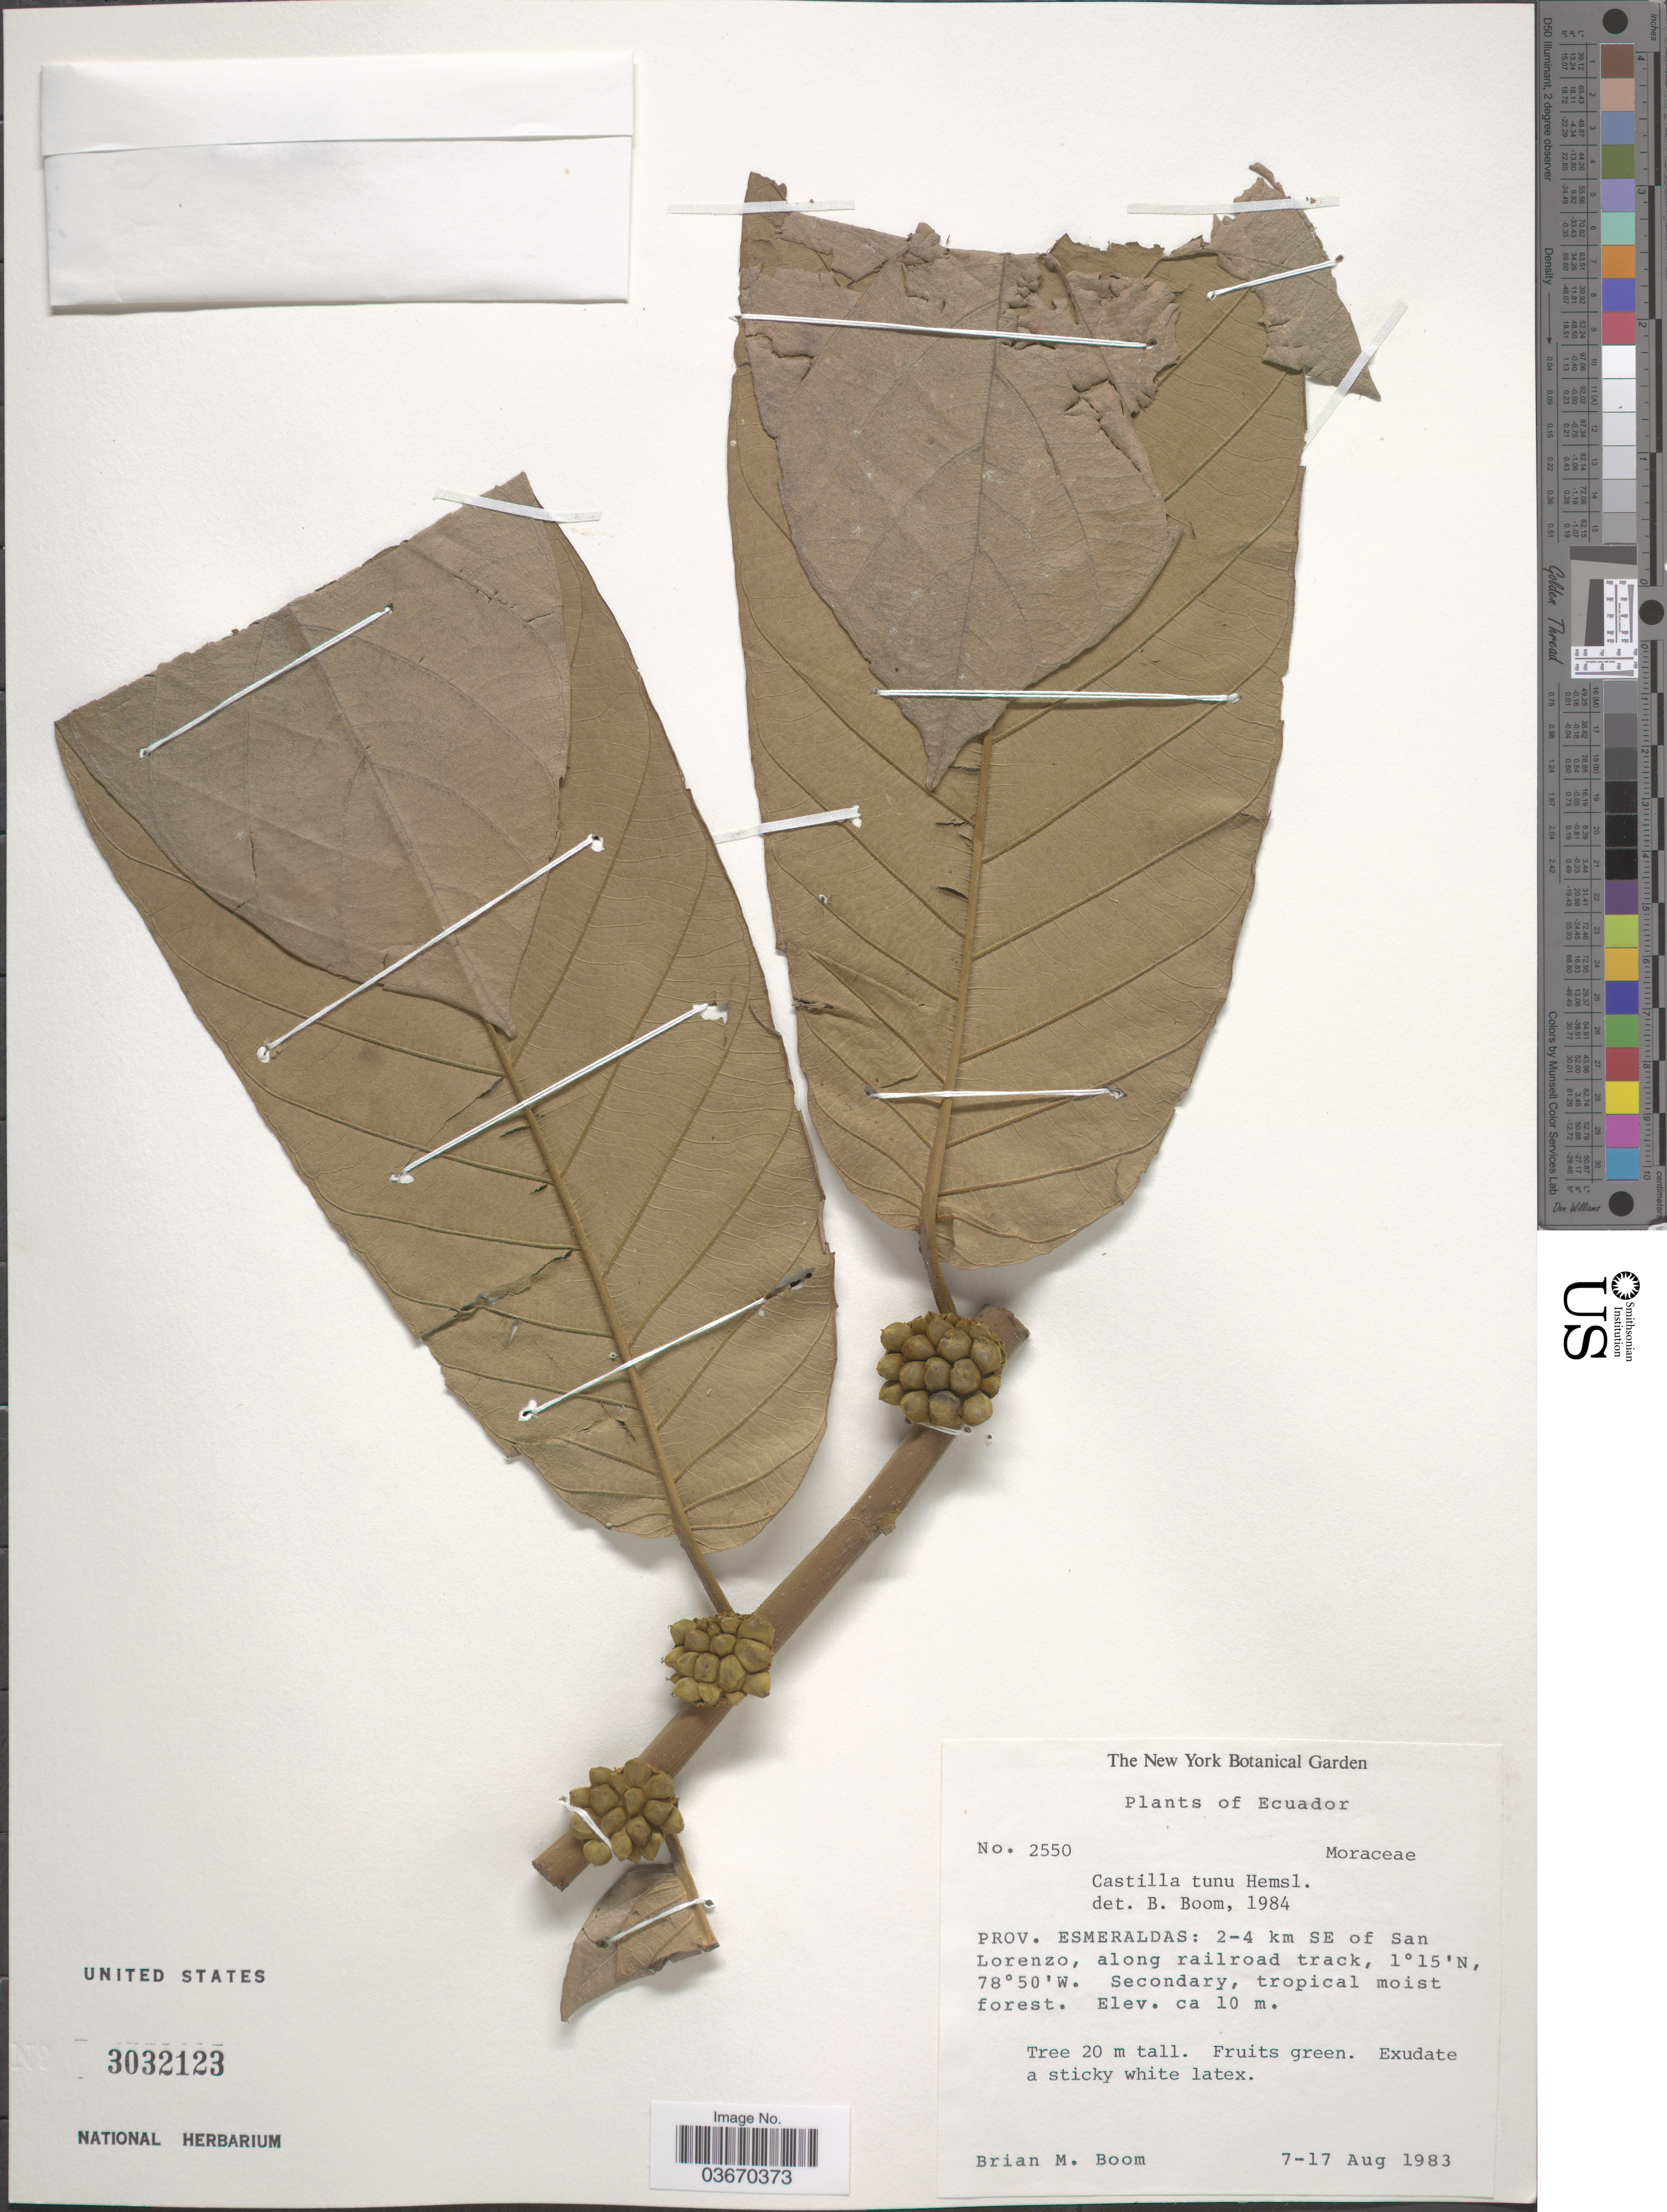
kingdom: Plantae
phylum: Tracheophyta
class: Magnoliopsida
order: Rosales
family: Moraceae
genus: Castilla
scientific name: Castilla tunu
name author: Hemsl.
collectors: B. M. Boom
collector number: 2550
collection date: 1983-08-07/1983-08-17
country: Ecuador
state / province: Esmeraldas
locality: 2-4 km SE of San Lorenzo, along railroad track.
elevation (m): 10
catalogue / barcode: US 3032123